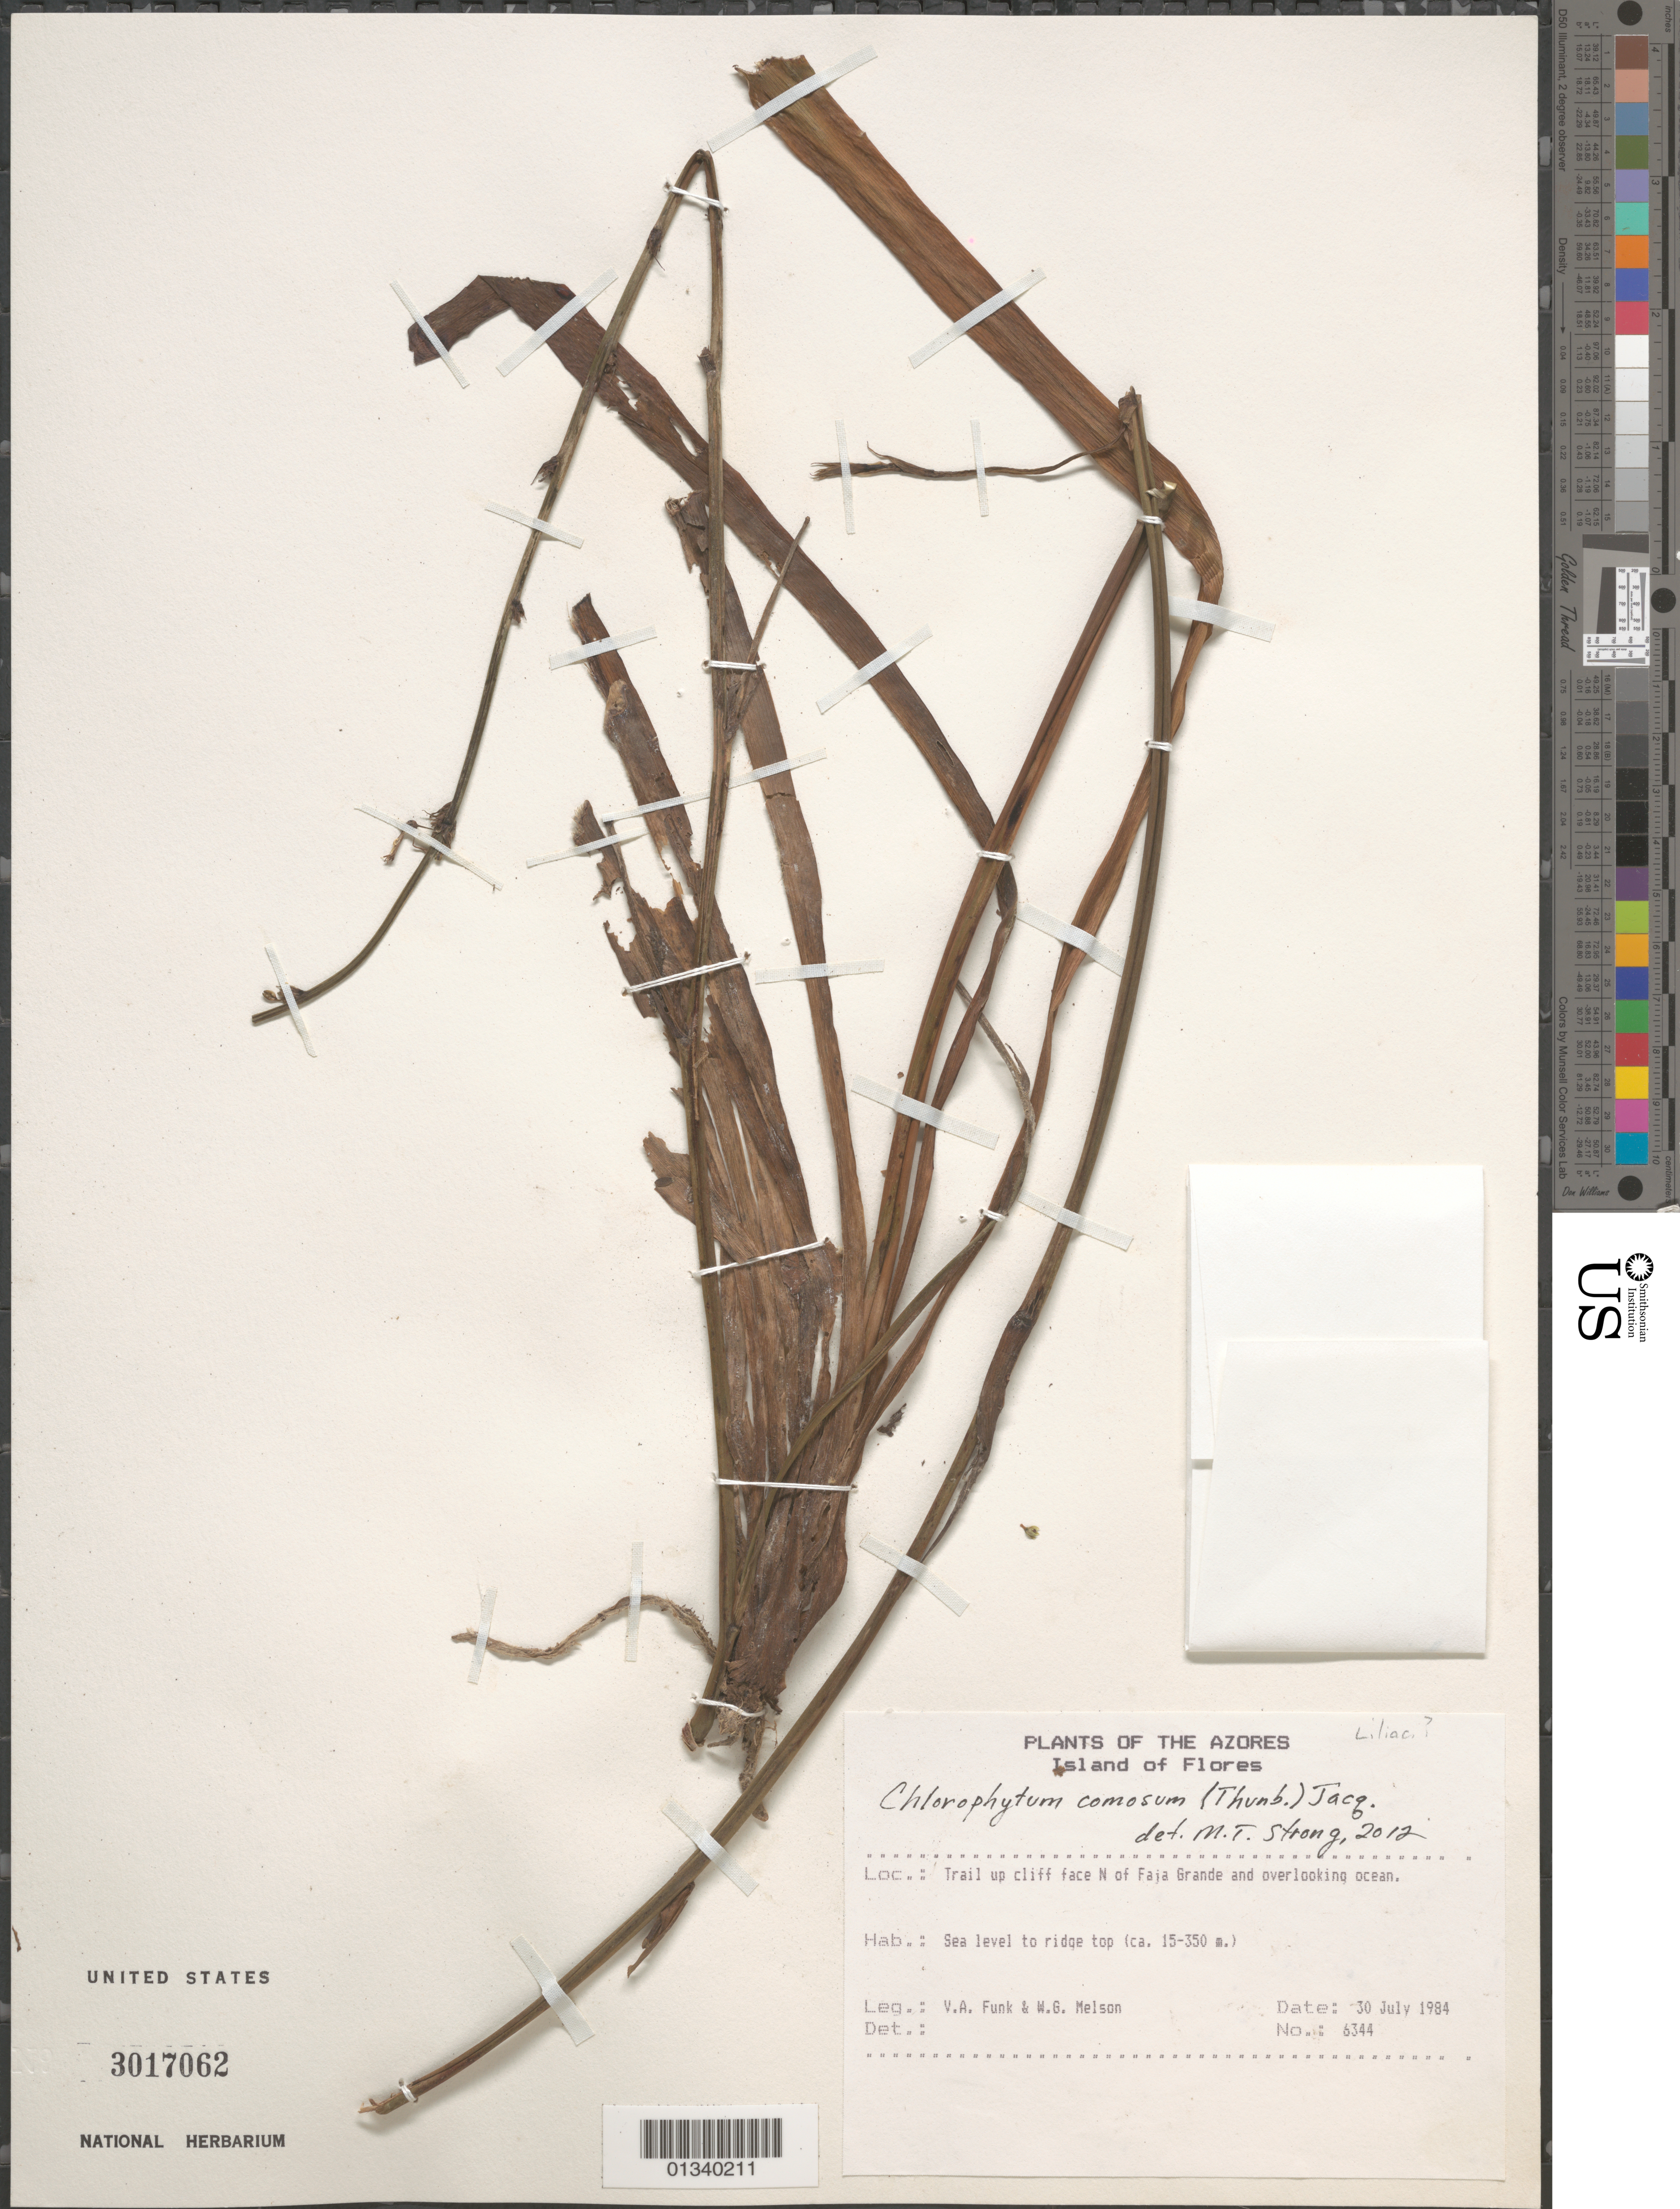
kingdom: Plantae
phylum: Tracheophyta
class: Liliopsida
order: Asparagales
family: Asparagaceae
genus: Chlorophytum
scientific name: Chlorophytum comosum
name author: (Thunb.) Jacques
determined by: Strong, Mark T., (BOT), Smithsonian Institution - National Museum of Natural History (UNITED STATES)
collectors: V. Funk & W. Melson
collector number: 6344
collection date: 1984-07-30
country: Portugal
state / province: Azores (Aut. Reg.)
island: Flores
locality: Island of Flores, Trail up cliff face N of Faja Grande and overlooking ocean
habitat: Sea level to ridge top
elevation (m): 15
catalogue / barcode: US 3017062